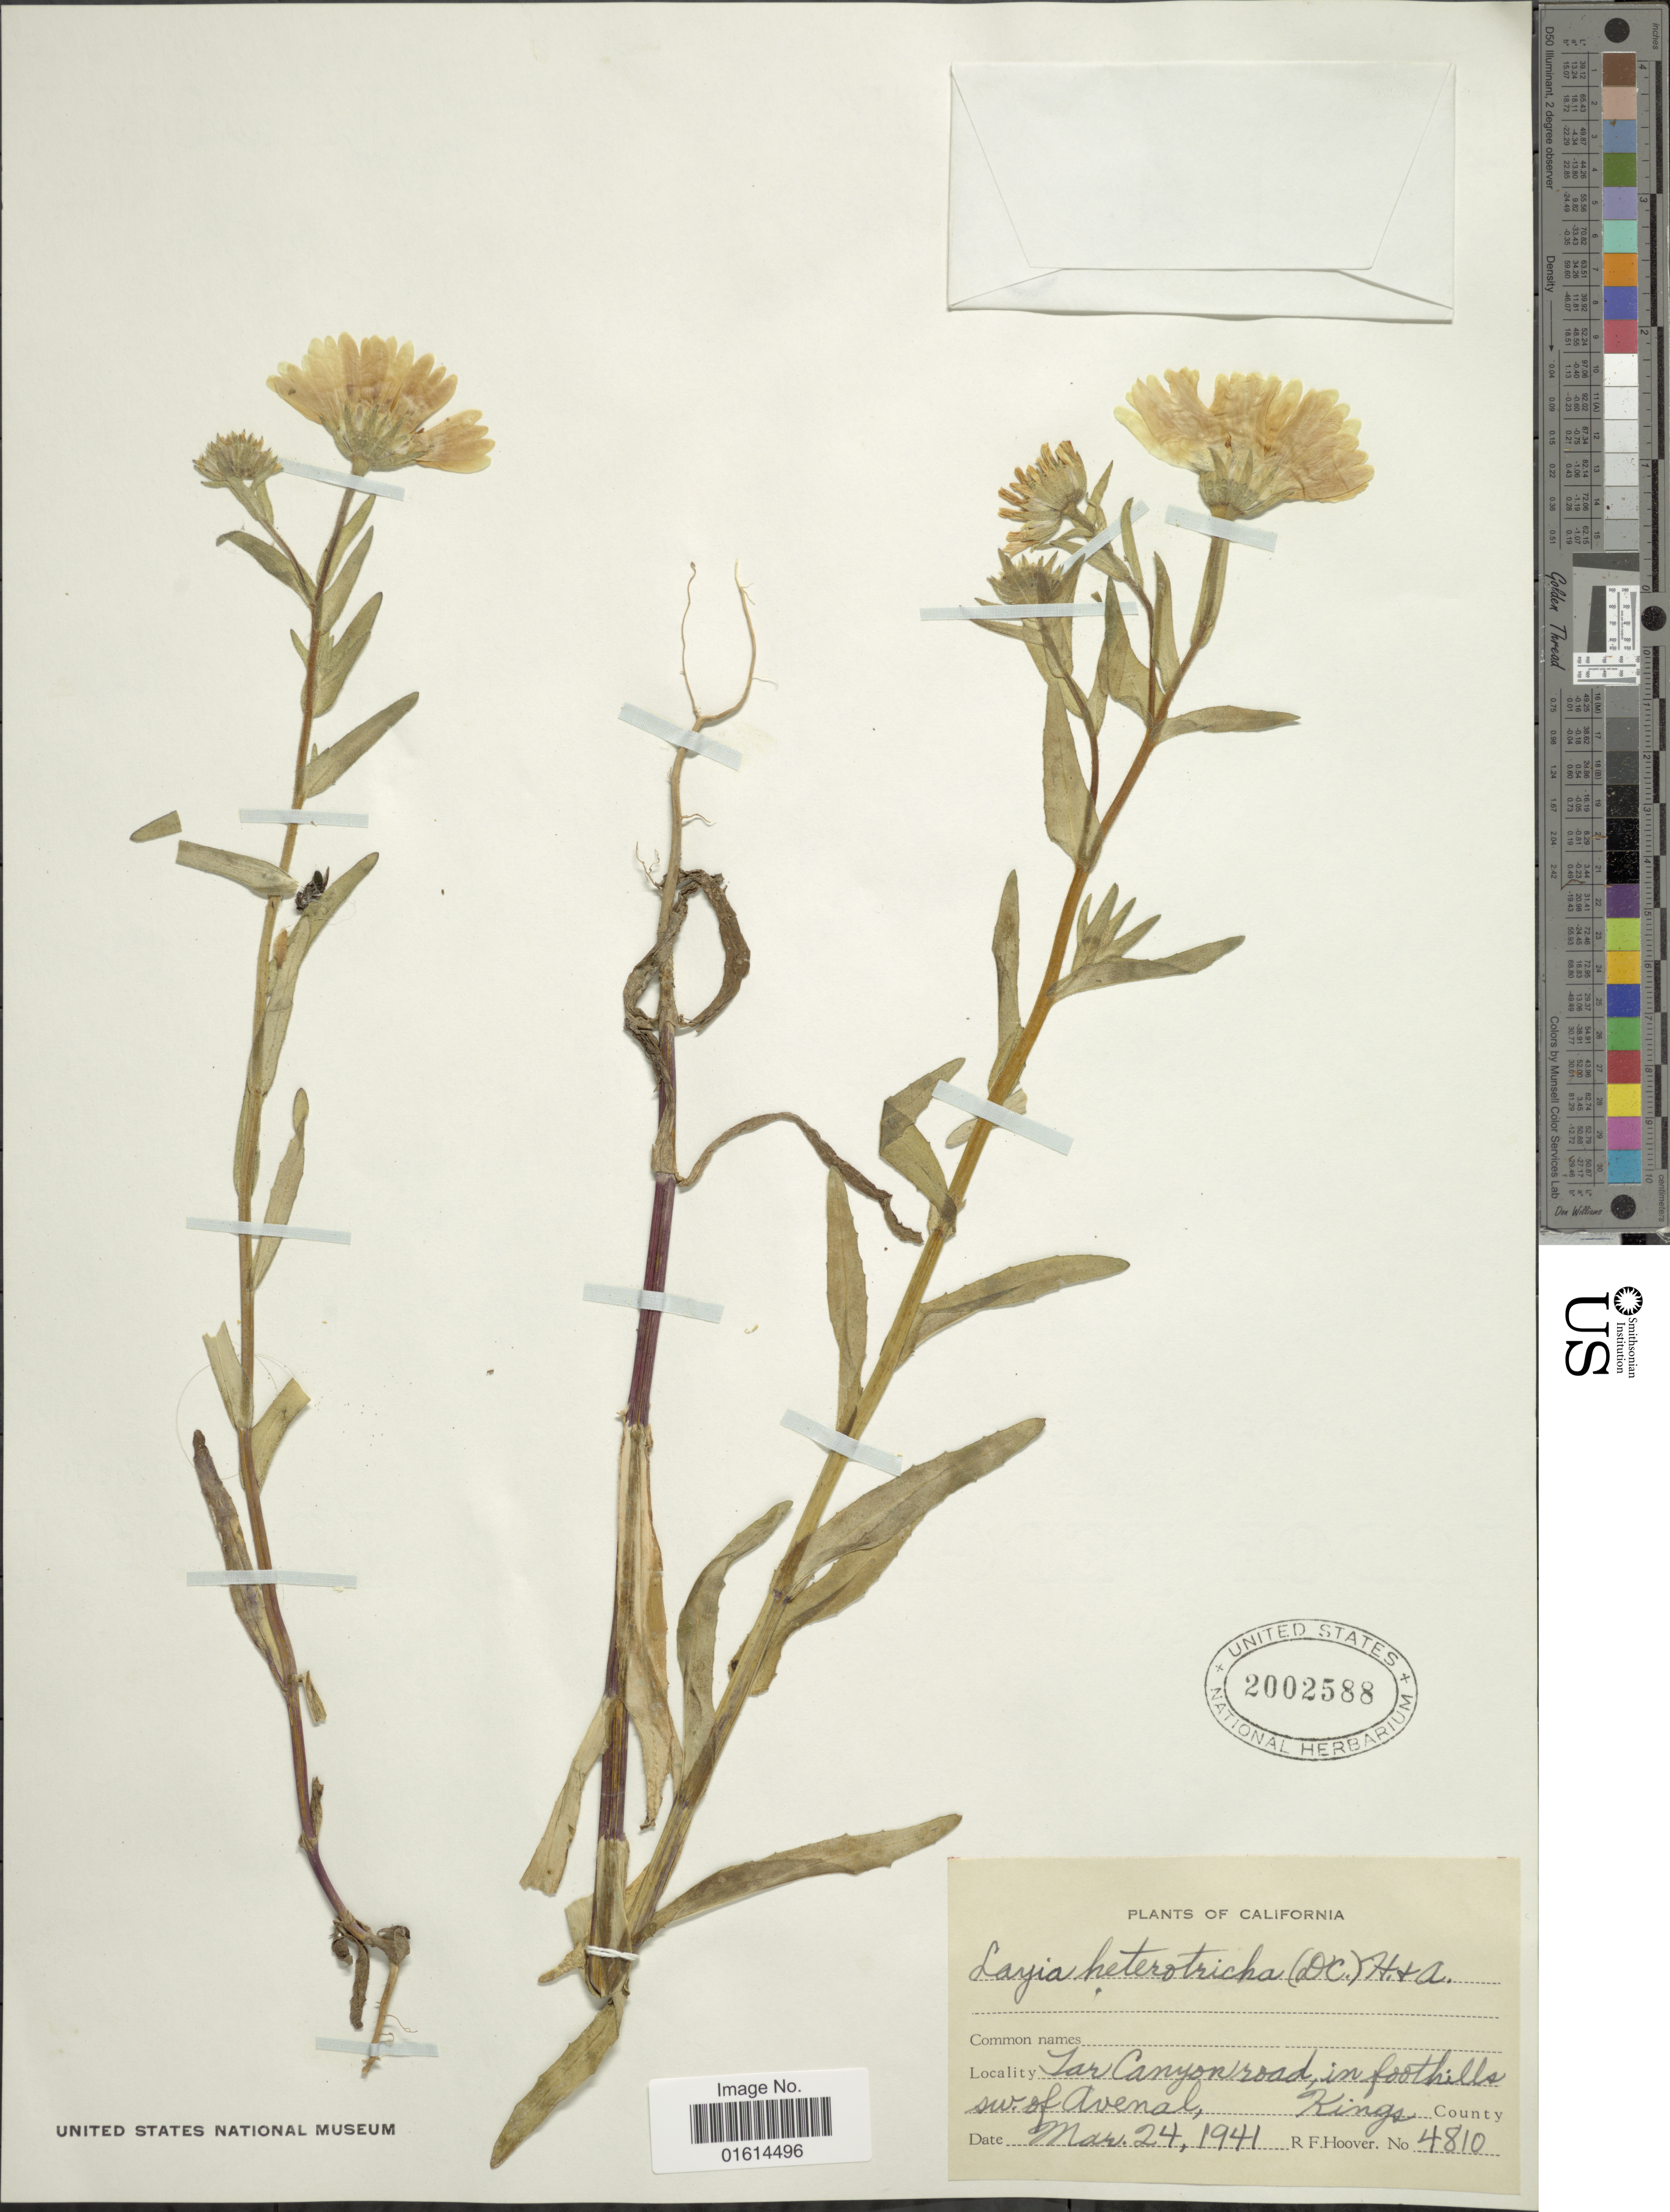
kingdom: Plantae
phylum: Tracheophyta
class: Magnoliopsida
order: Asterales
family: Asteraceae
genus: Layia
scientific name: Layia heterotricha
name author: (DC.) Hook. & Arn.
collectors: R. F. Hoover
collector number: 4810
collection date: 1941-03-24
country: United States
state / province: California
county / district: Kings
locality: Tar Canyon road, in foothills sw of Avenal, Kings County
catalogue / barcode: US 2002588